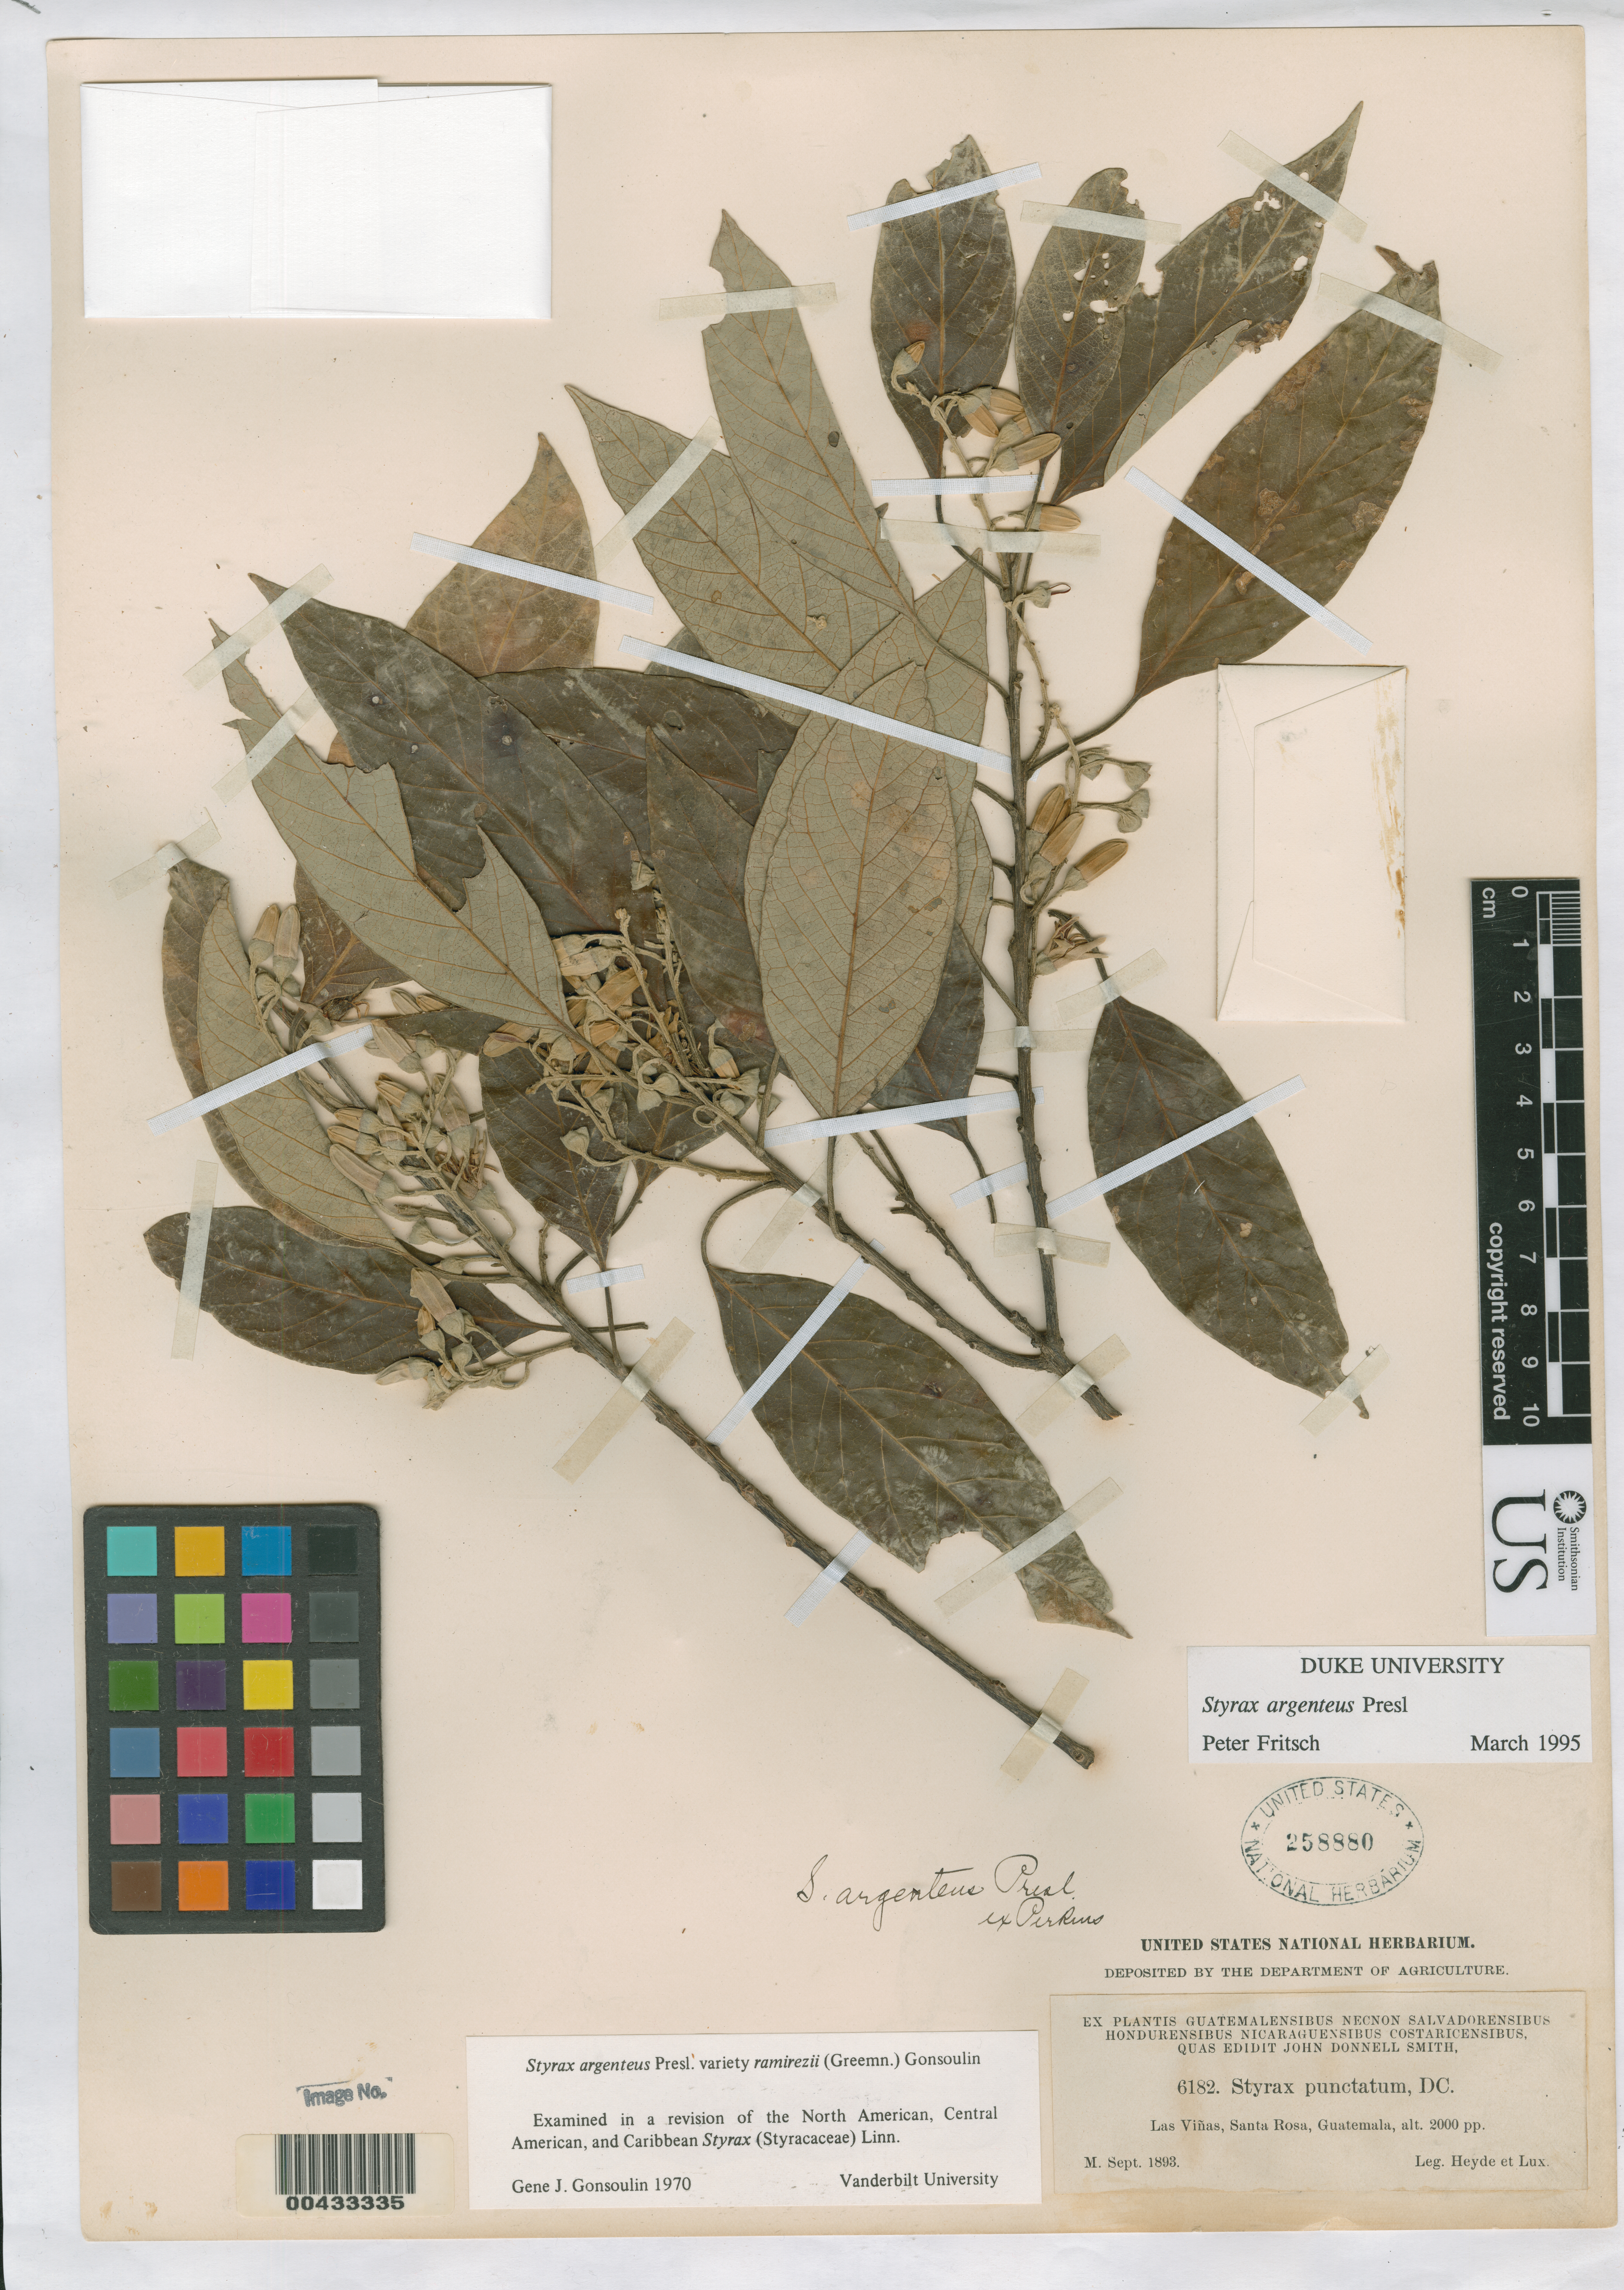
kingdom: Plantae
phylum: Tracheophyta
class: Magnoliopsida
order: Ericales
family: Styracaceae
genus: Styrax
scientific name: Styrax myristicifolius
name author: Perkins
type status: Isolectotype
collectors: J. Donnell Smith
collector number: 6182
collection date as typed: Sep 1893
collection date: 1893-09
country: Guatemala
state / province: Santa Rosa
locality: Las Vinas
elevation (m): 610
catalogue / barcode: US 258880